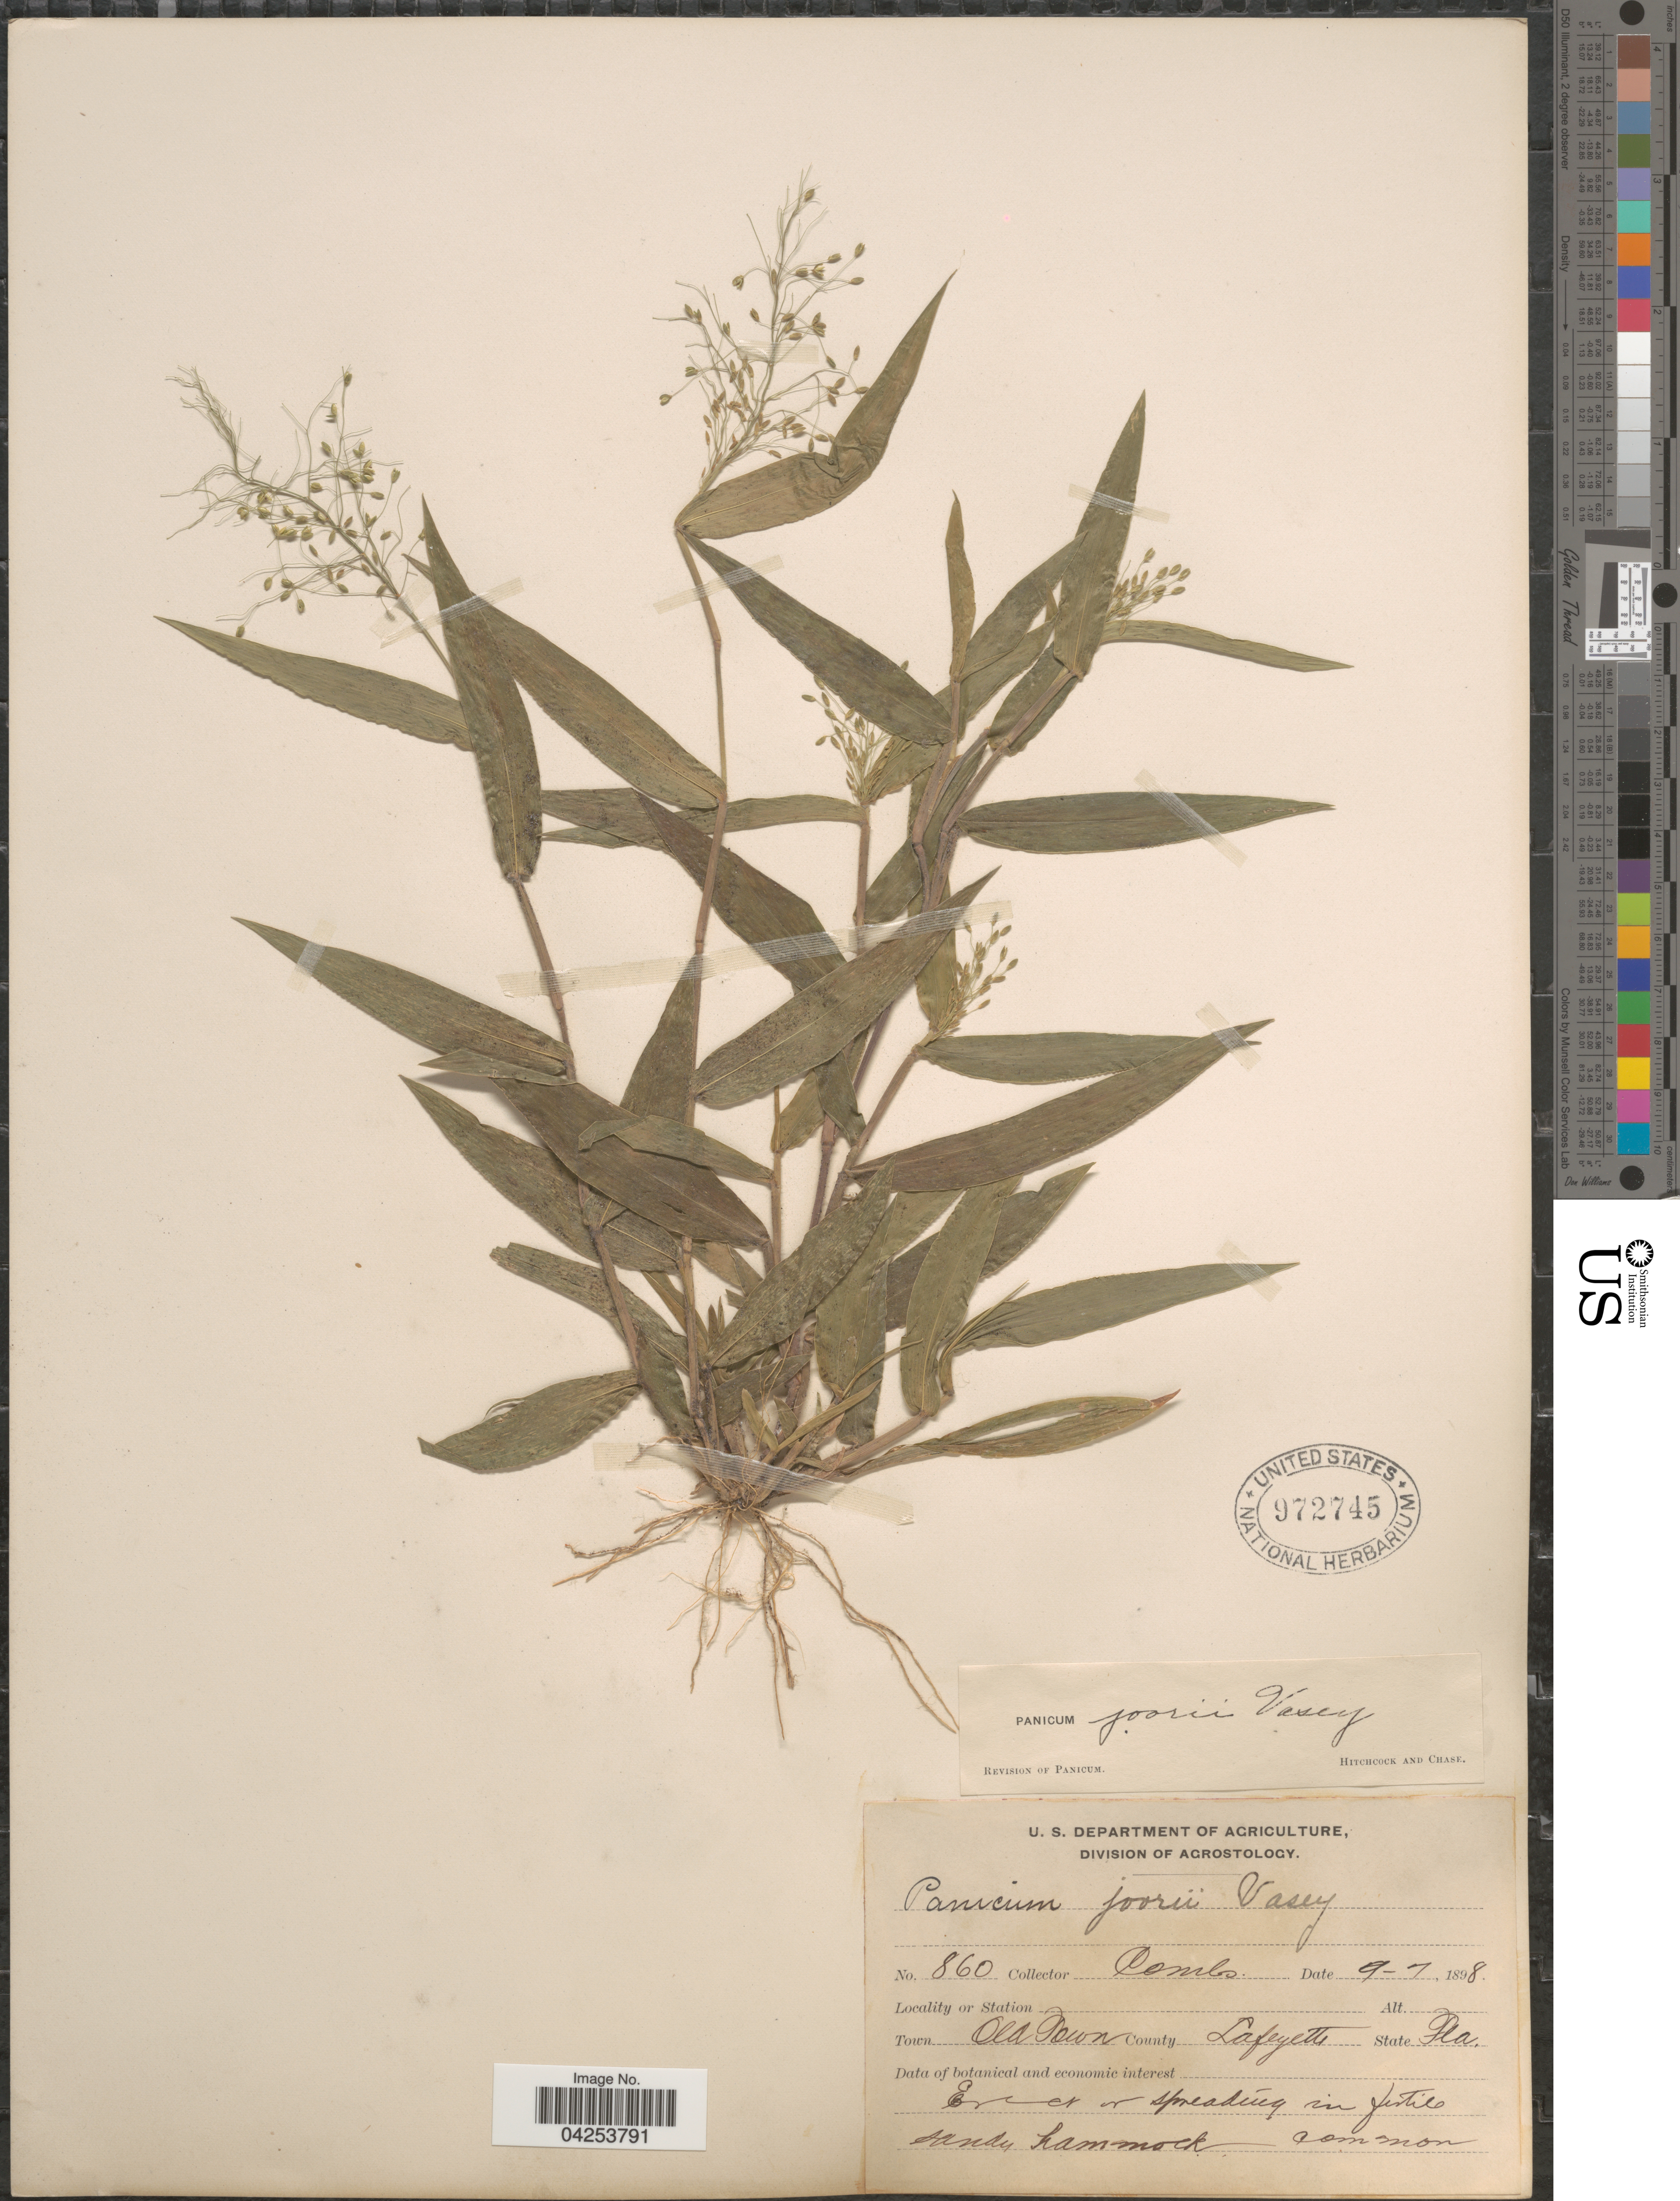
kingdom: Plantae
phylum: Tracheophyta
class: Liliopsida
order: Poales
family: Poaceae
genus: Dichanthelium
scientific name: Dichanthelium commutatum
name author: (Schult.) Gould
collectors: -. Combs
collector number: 860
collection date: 1898-09-07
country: United States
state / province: Florida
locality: Town Old Town. County Lafayette.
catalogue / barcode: US 972745